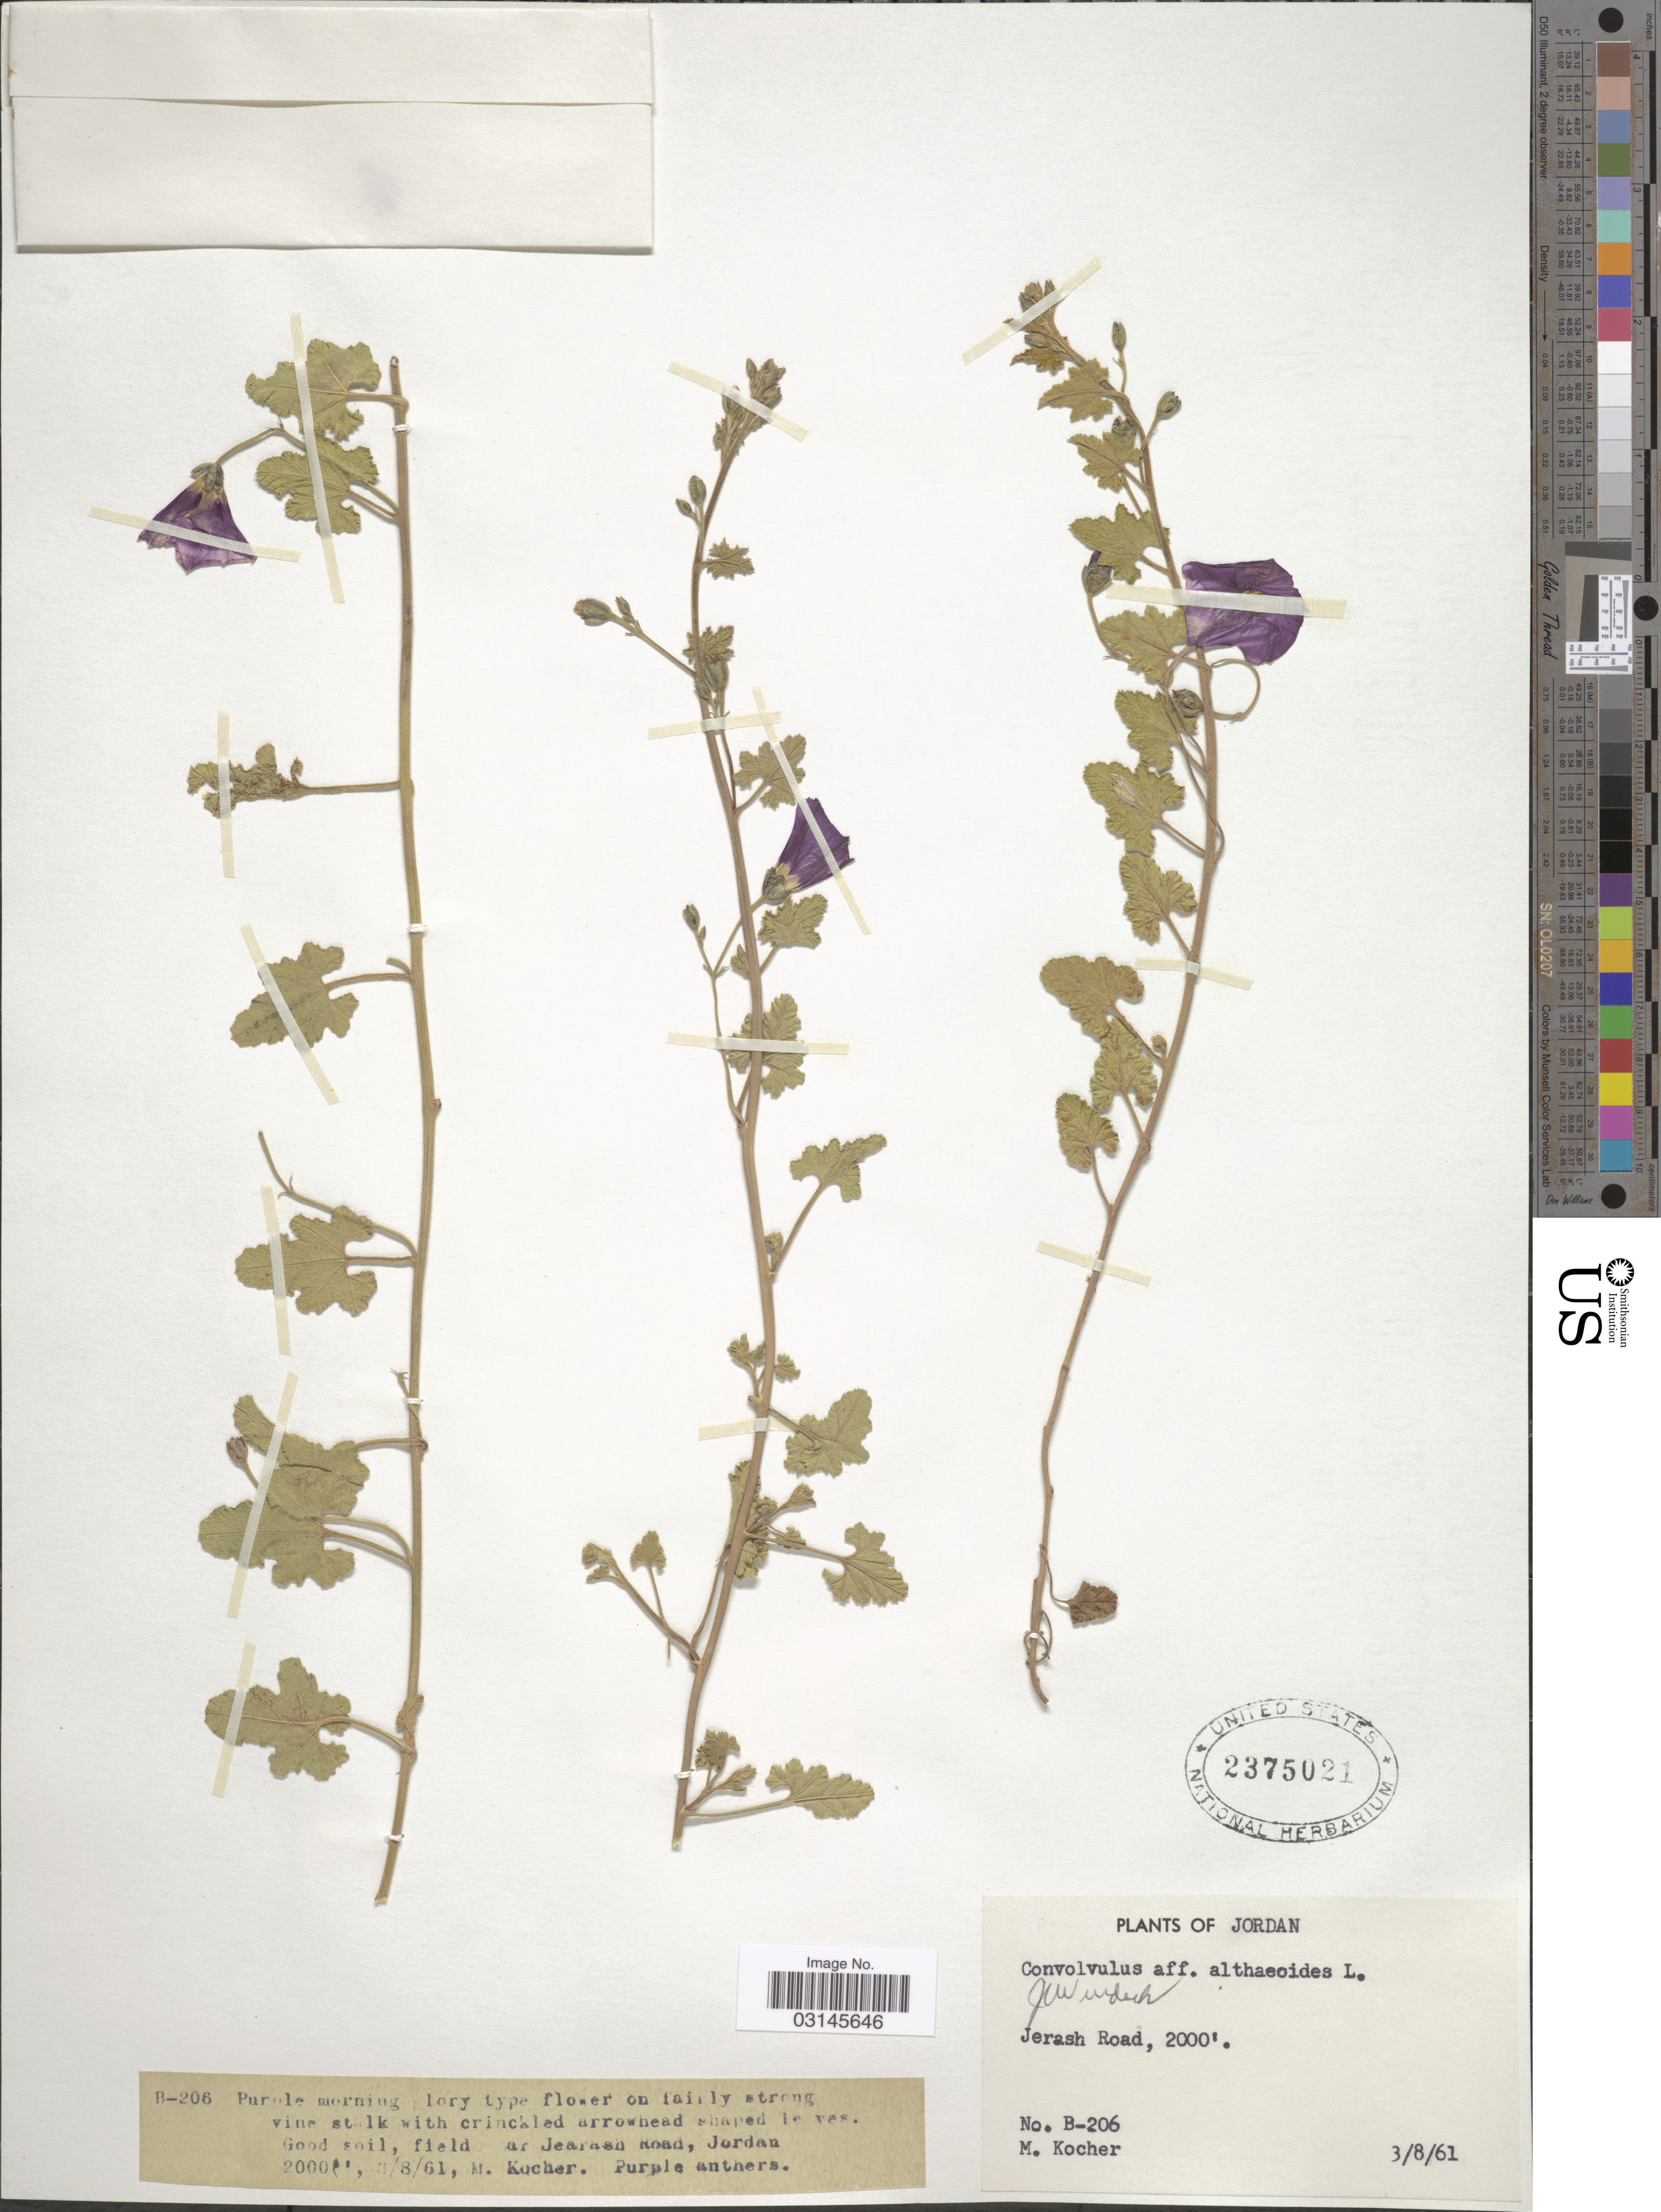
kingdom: Plantae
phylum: Tracheophyta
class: Magnoliopsida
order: Solanales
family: Convolvulaceae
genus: Convolvulus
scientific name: Convolvulus althaeoides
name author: L.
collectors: M. Kocher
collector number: B-206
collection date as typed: Transcribed d/m/y: 3/8/61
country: Jordan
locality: Jerash Road.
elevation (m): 610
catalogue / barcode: US 2375021